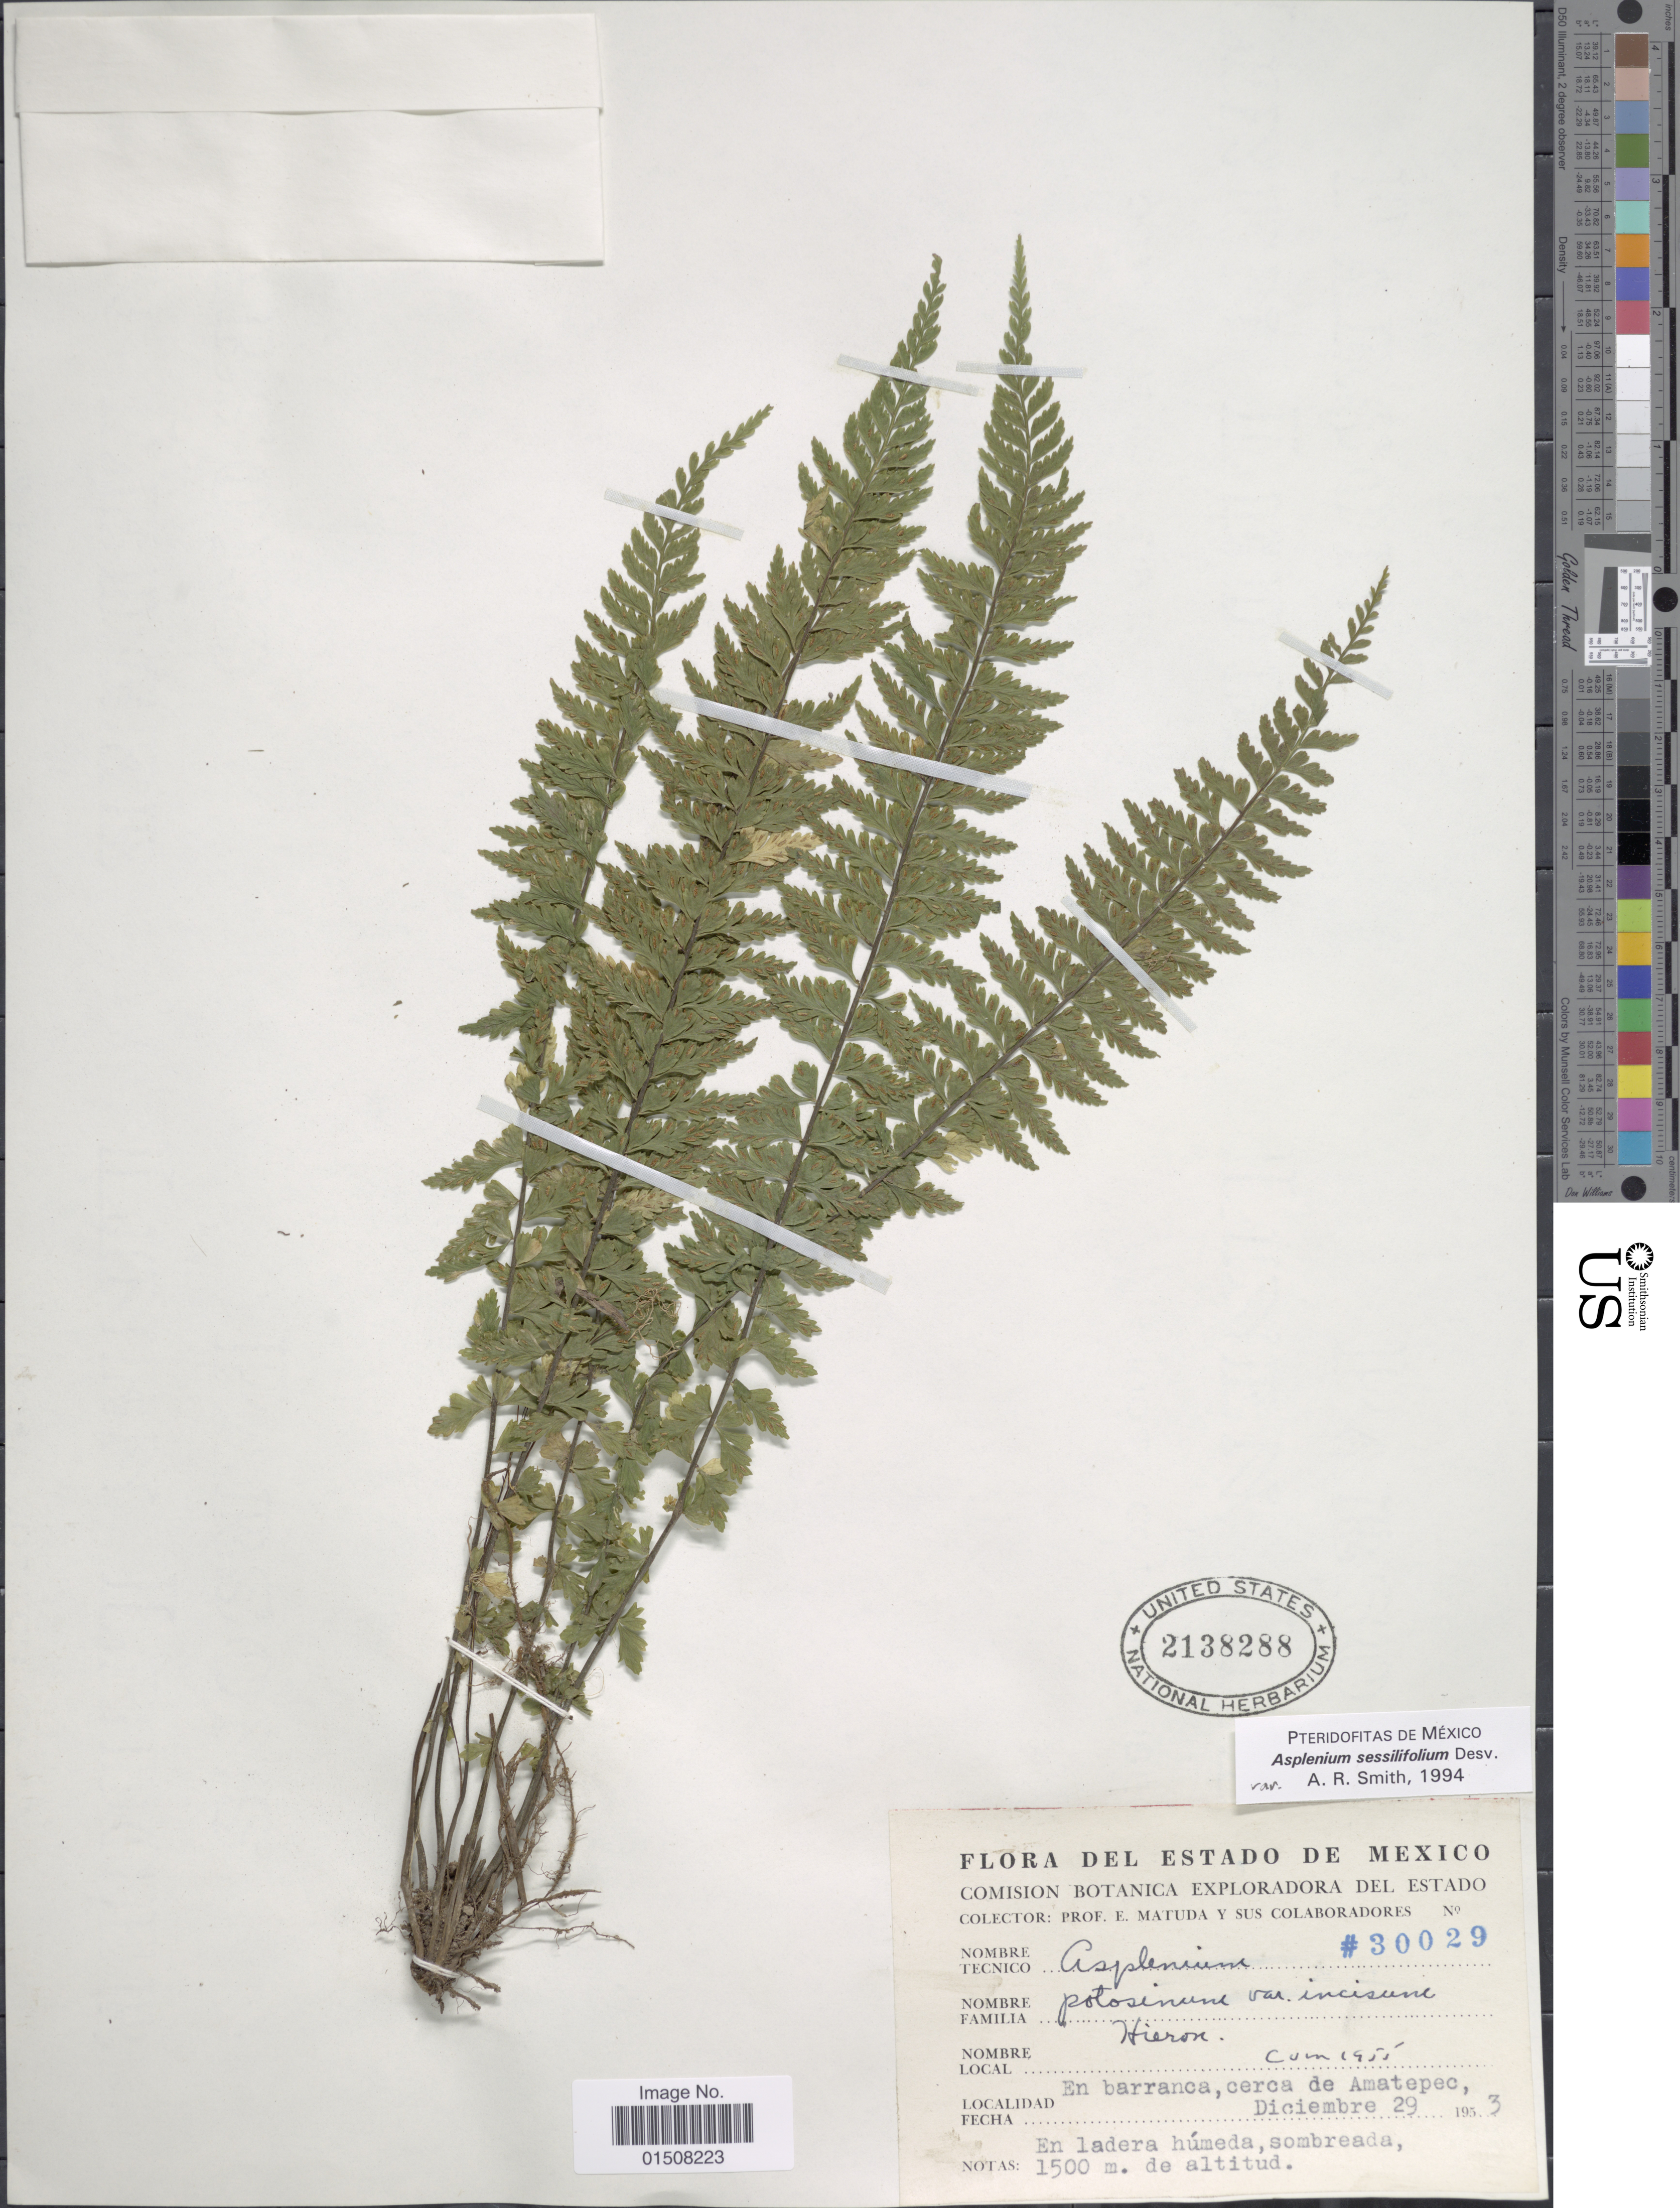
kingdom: Plantae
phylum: Tracheophyta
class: Polypodiopsida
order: Polypodiales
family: Aspleniaceae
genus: Asplenium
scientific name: Asplenium sessilifolium var. occidentale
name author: A.R. Sm.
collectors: E. Matuda & et al.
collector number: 30029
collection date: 1953-12-29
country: Mexico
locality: En Barranca, cerca de Amatepec, en ladera humeda, sombreada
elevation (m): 1500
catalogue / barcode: US 2138288